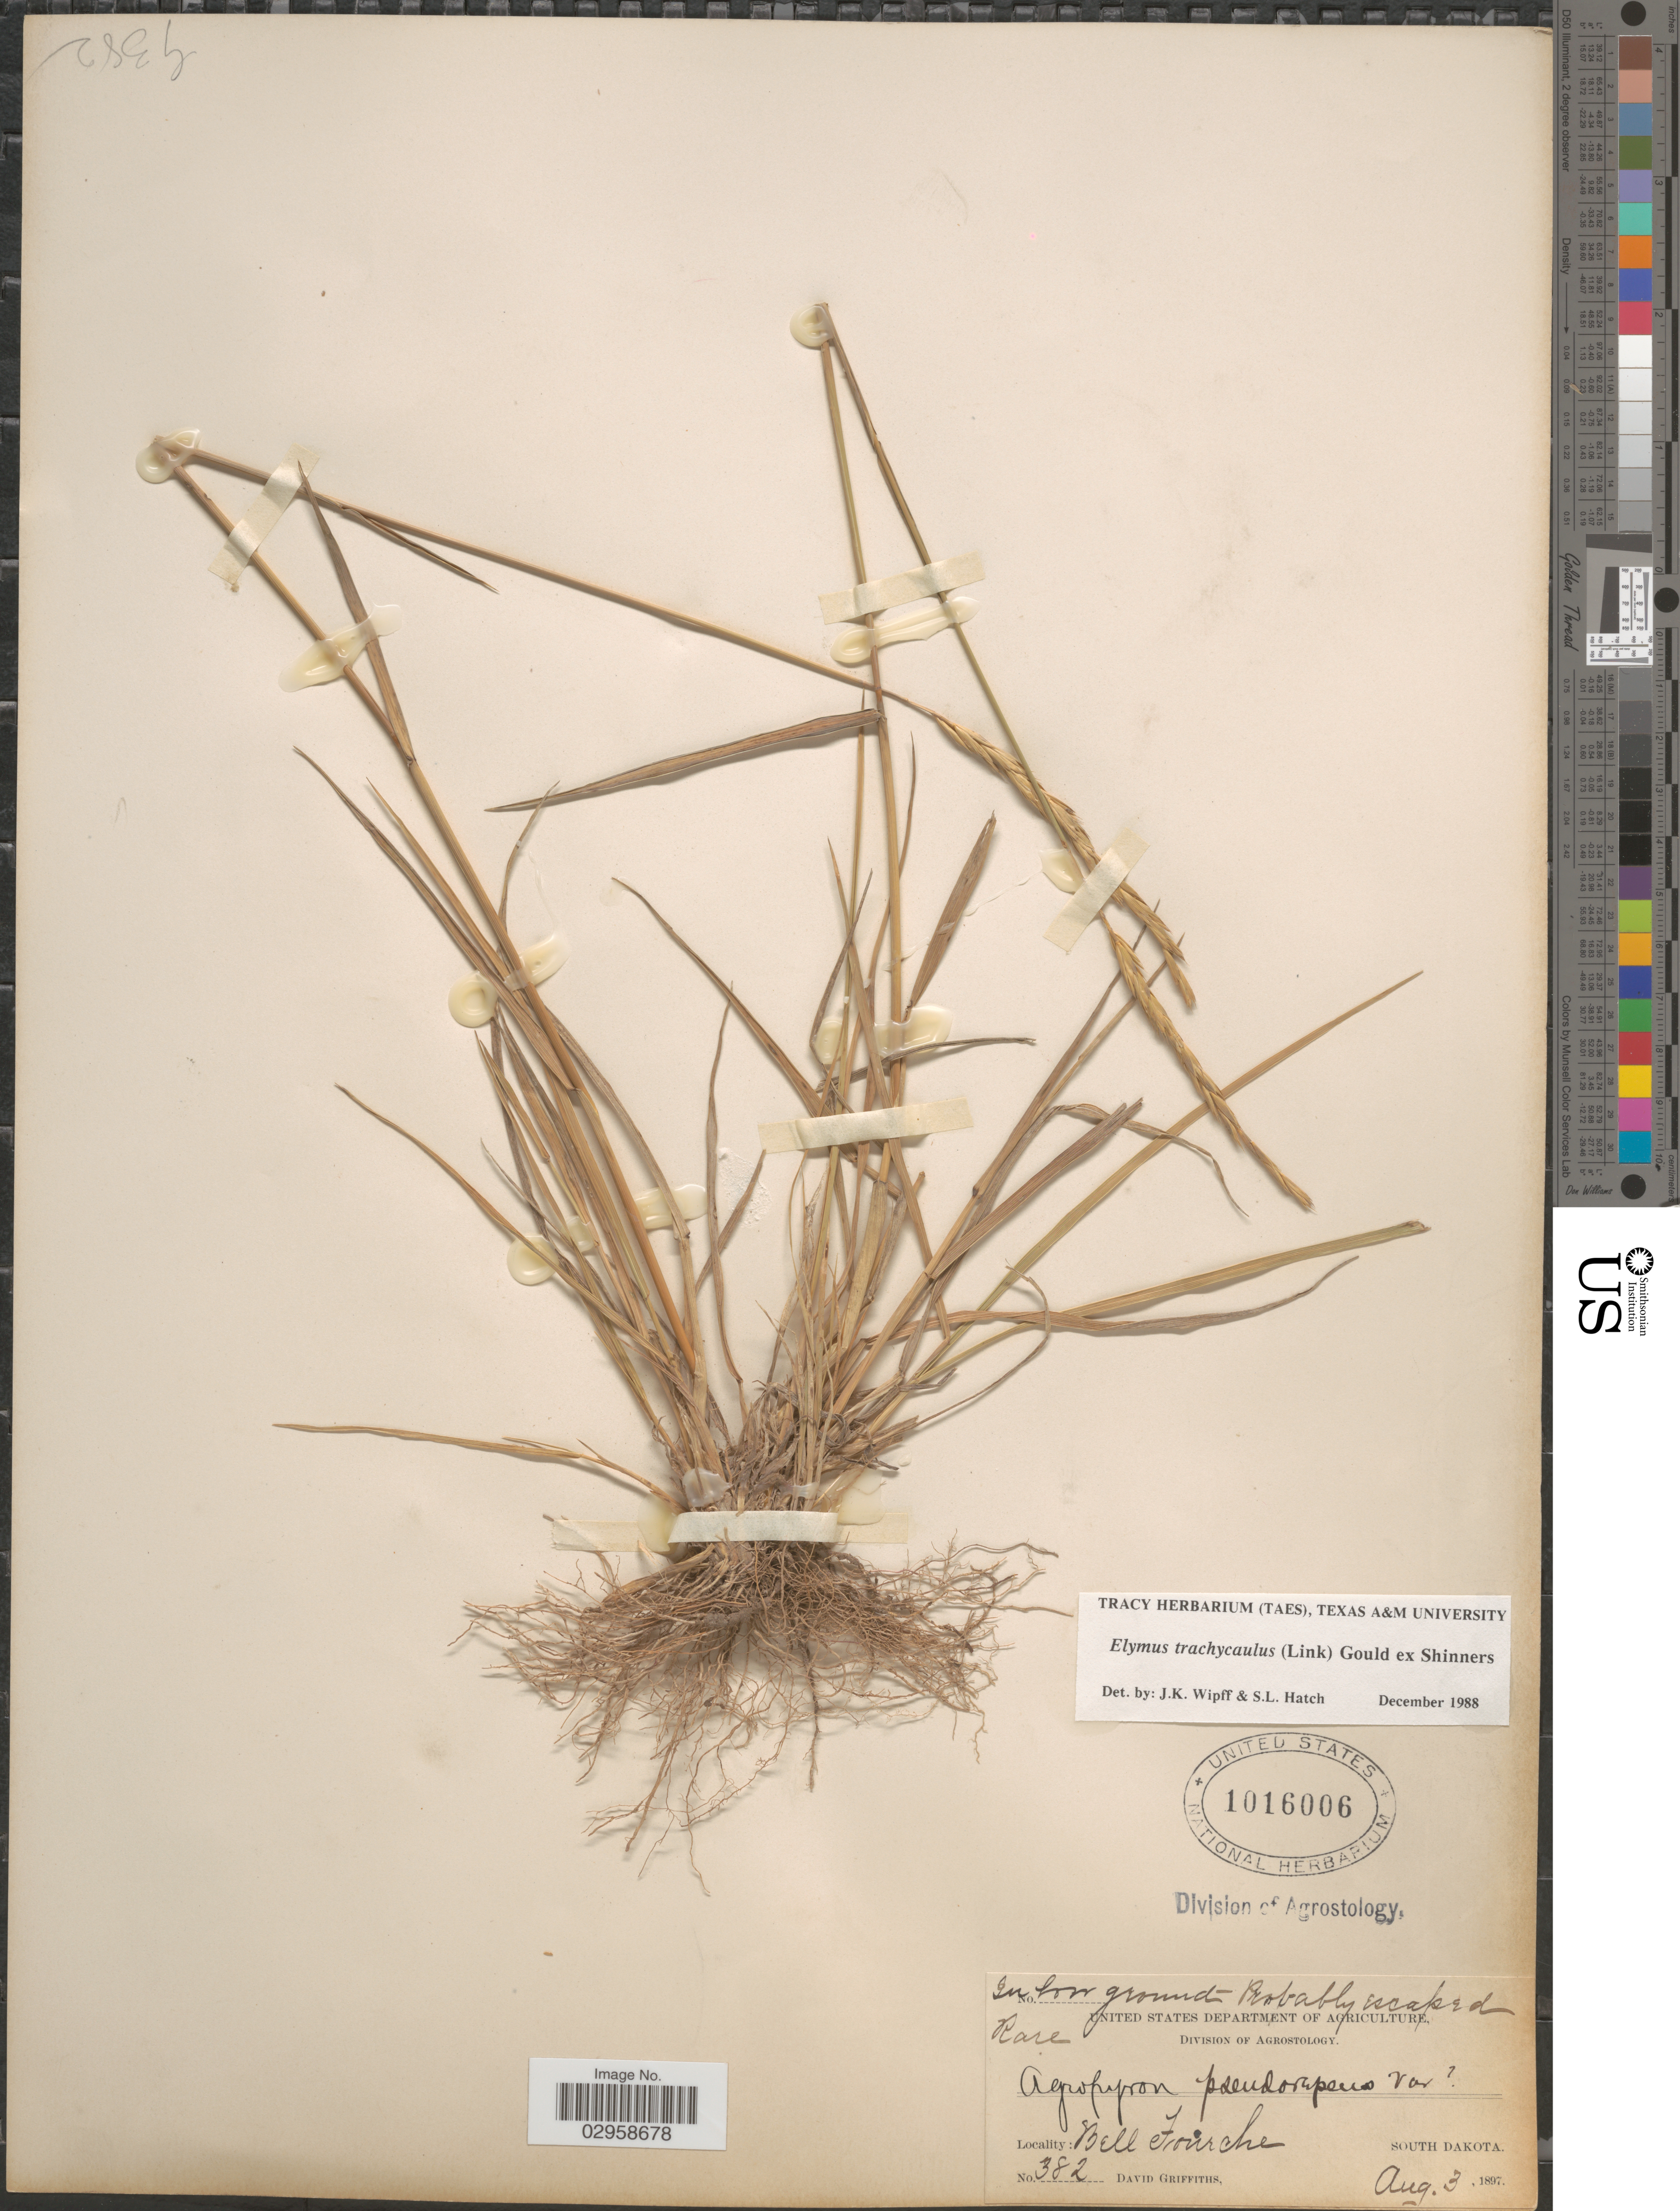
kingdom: Plantae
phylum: Tracheophyta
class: Liliopsida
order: Poales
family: Poaceae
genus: Elymus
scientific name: Elymus trachycaulus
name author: (Link) Gould ex Shinners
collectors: D. Griffiths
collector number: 382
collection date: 1897-08-03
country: United States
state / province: South Dakota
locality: Bell Fourche.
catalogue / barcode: US 1016006